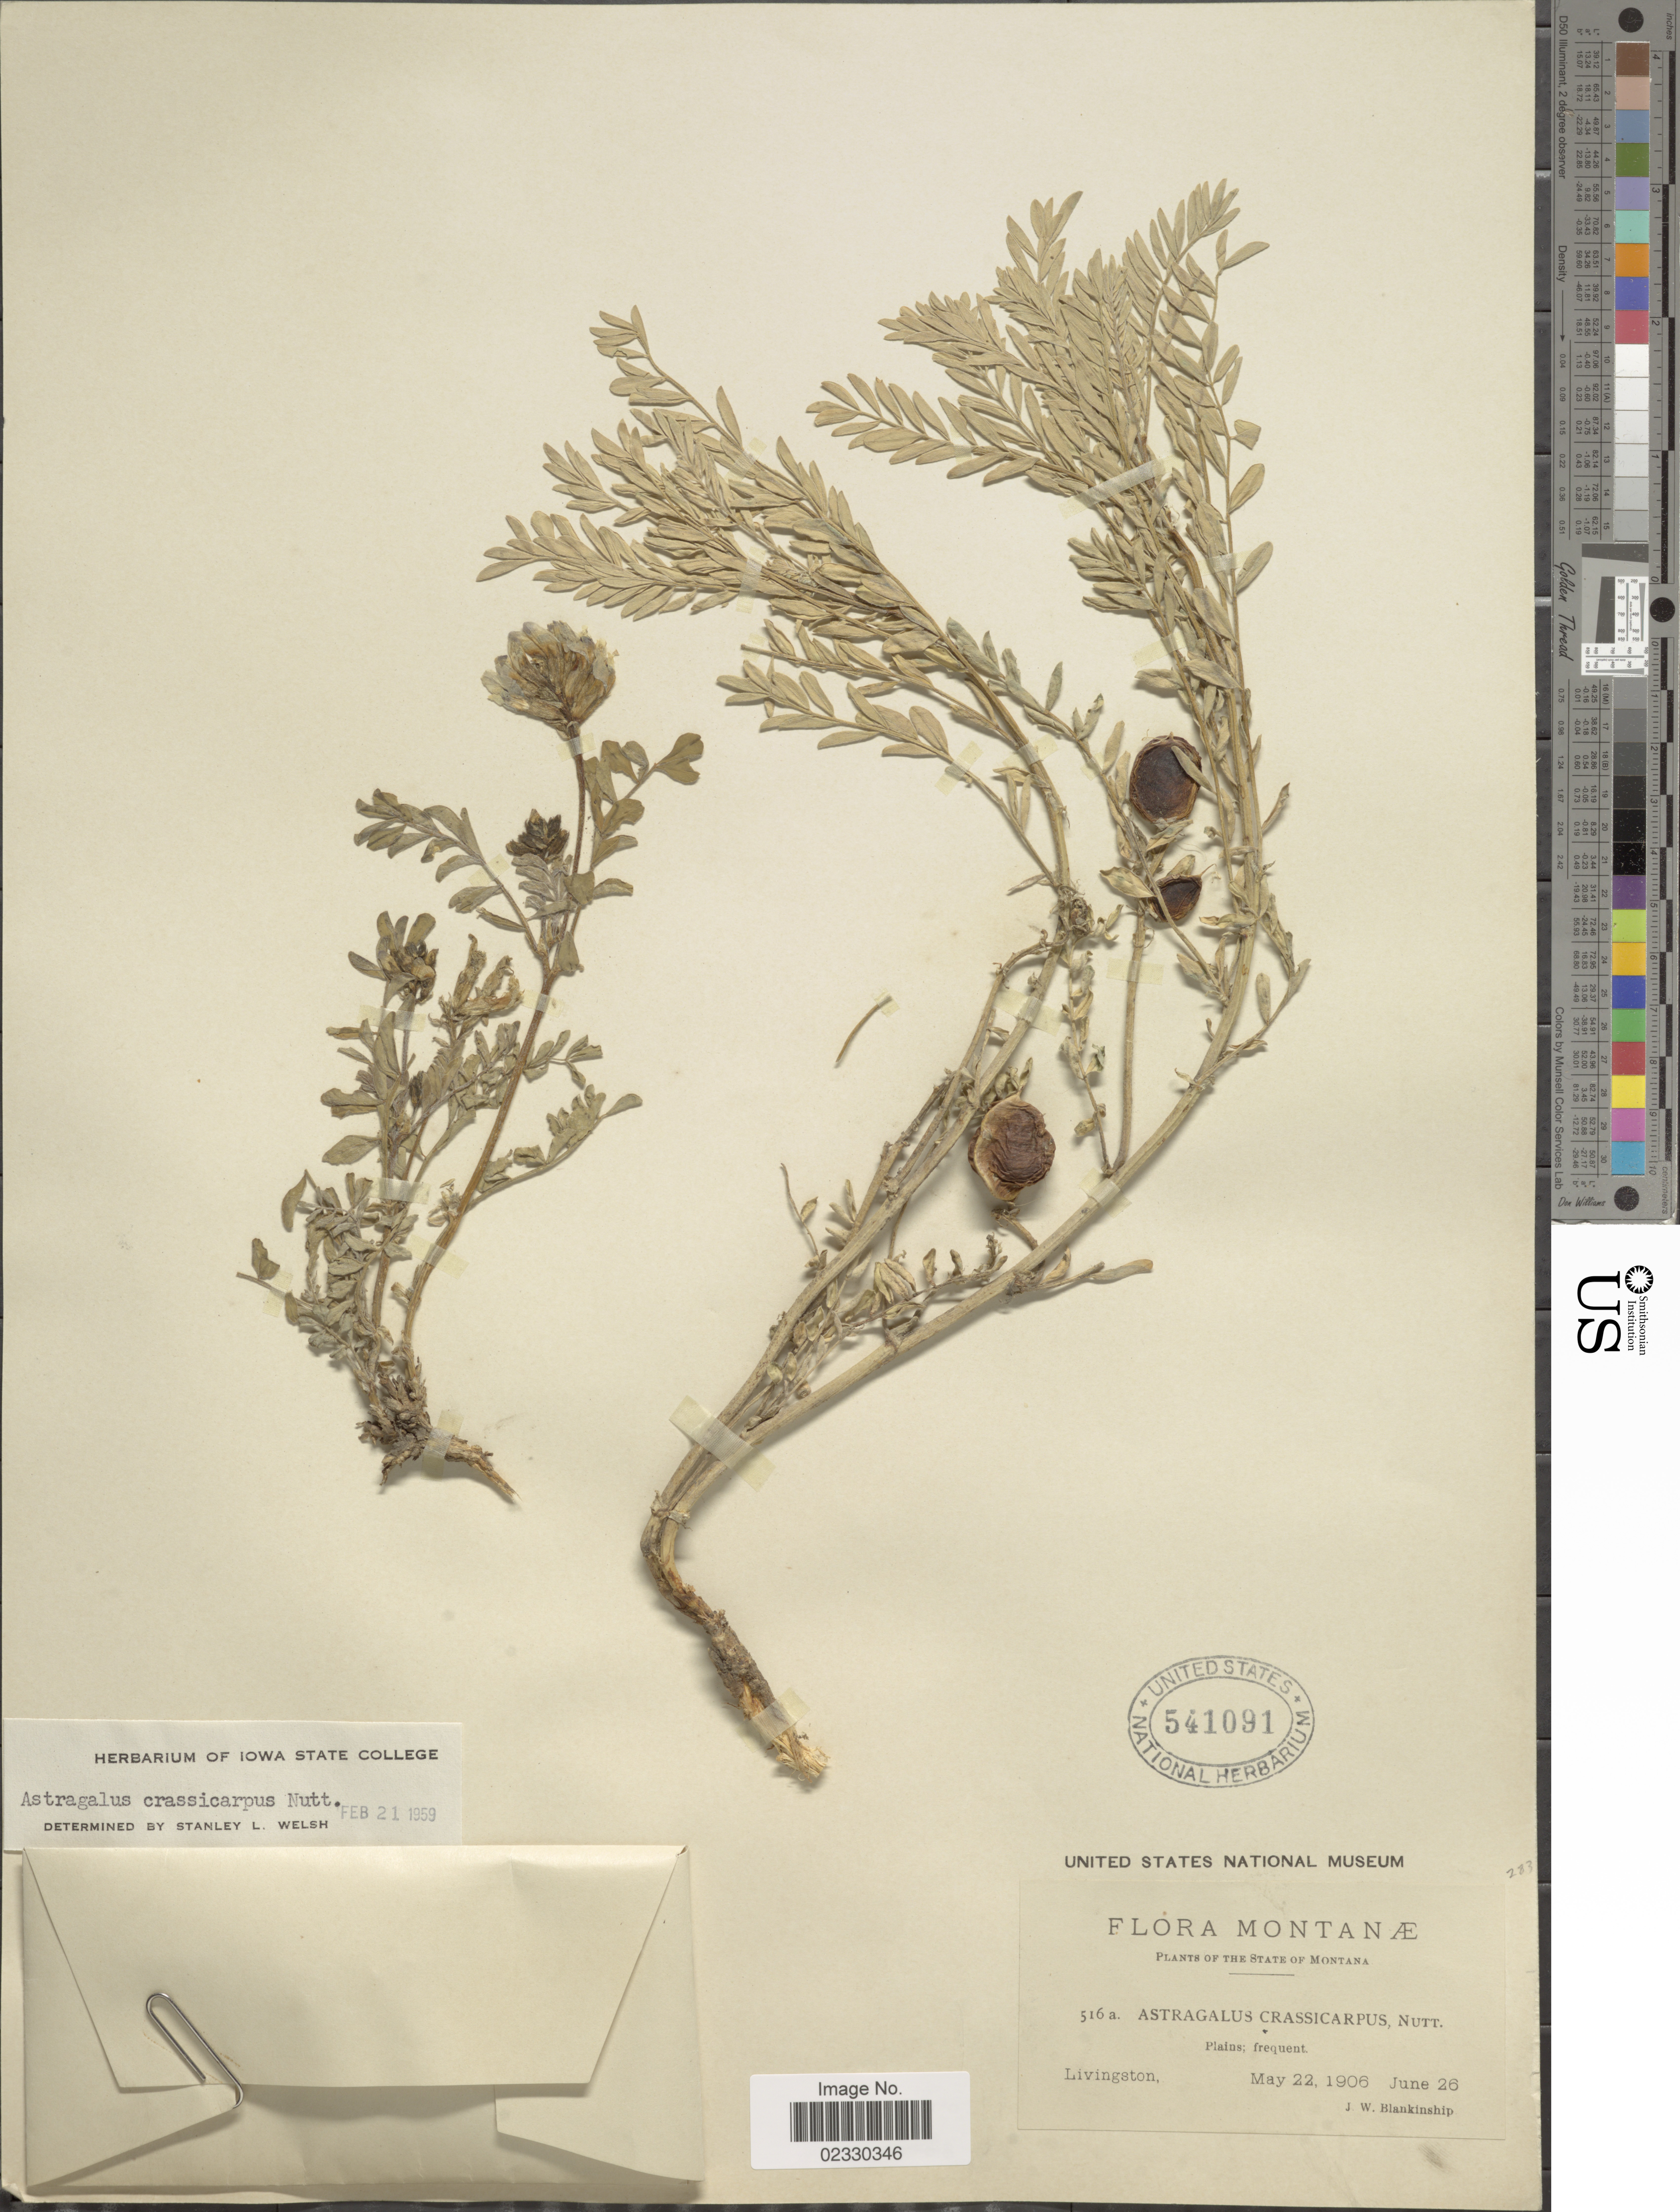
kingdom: Plantae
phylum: Tracheophyta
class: Magnoliopsida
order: Fabales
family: Fabaceae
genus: Astragalus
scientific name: Astragalus crassicarpus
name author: Nutt.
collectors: J. W. Blankinship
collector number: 516a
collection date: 1906-05-22/1906-05-26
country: United States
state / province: Montana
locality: Plains, Livingston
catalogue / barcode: US 541091